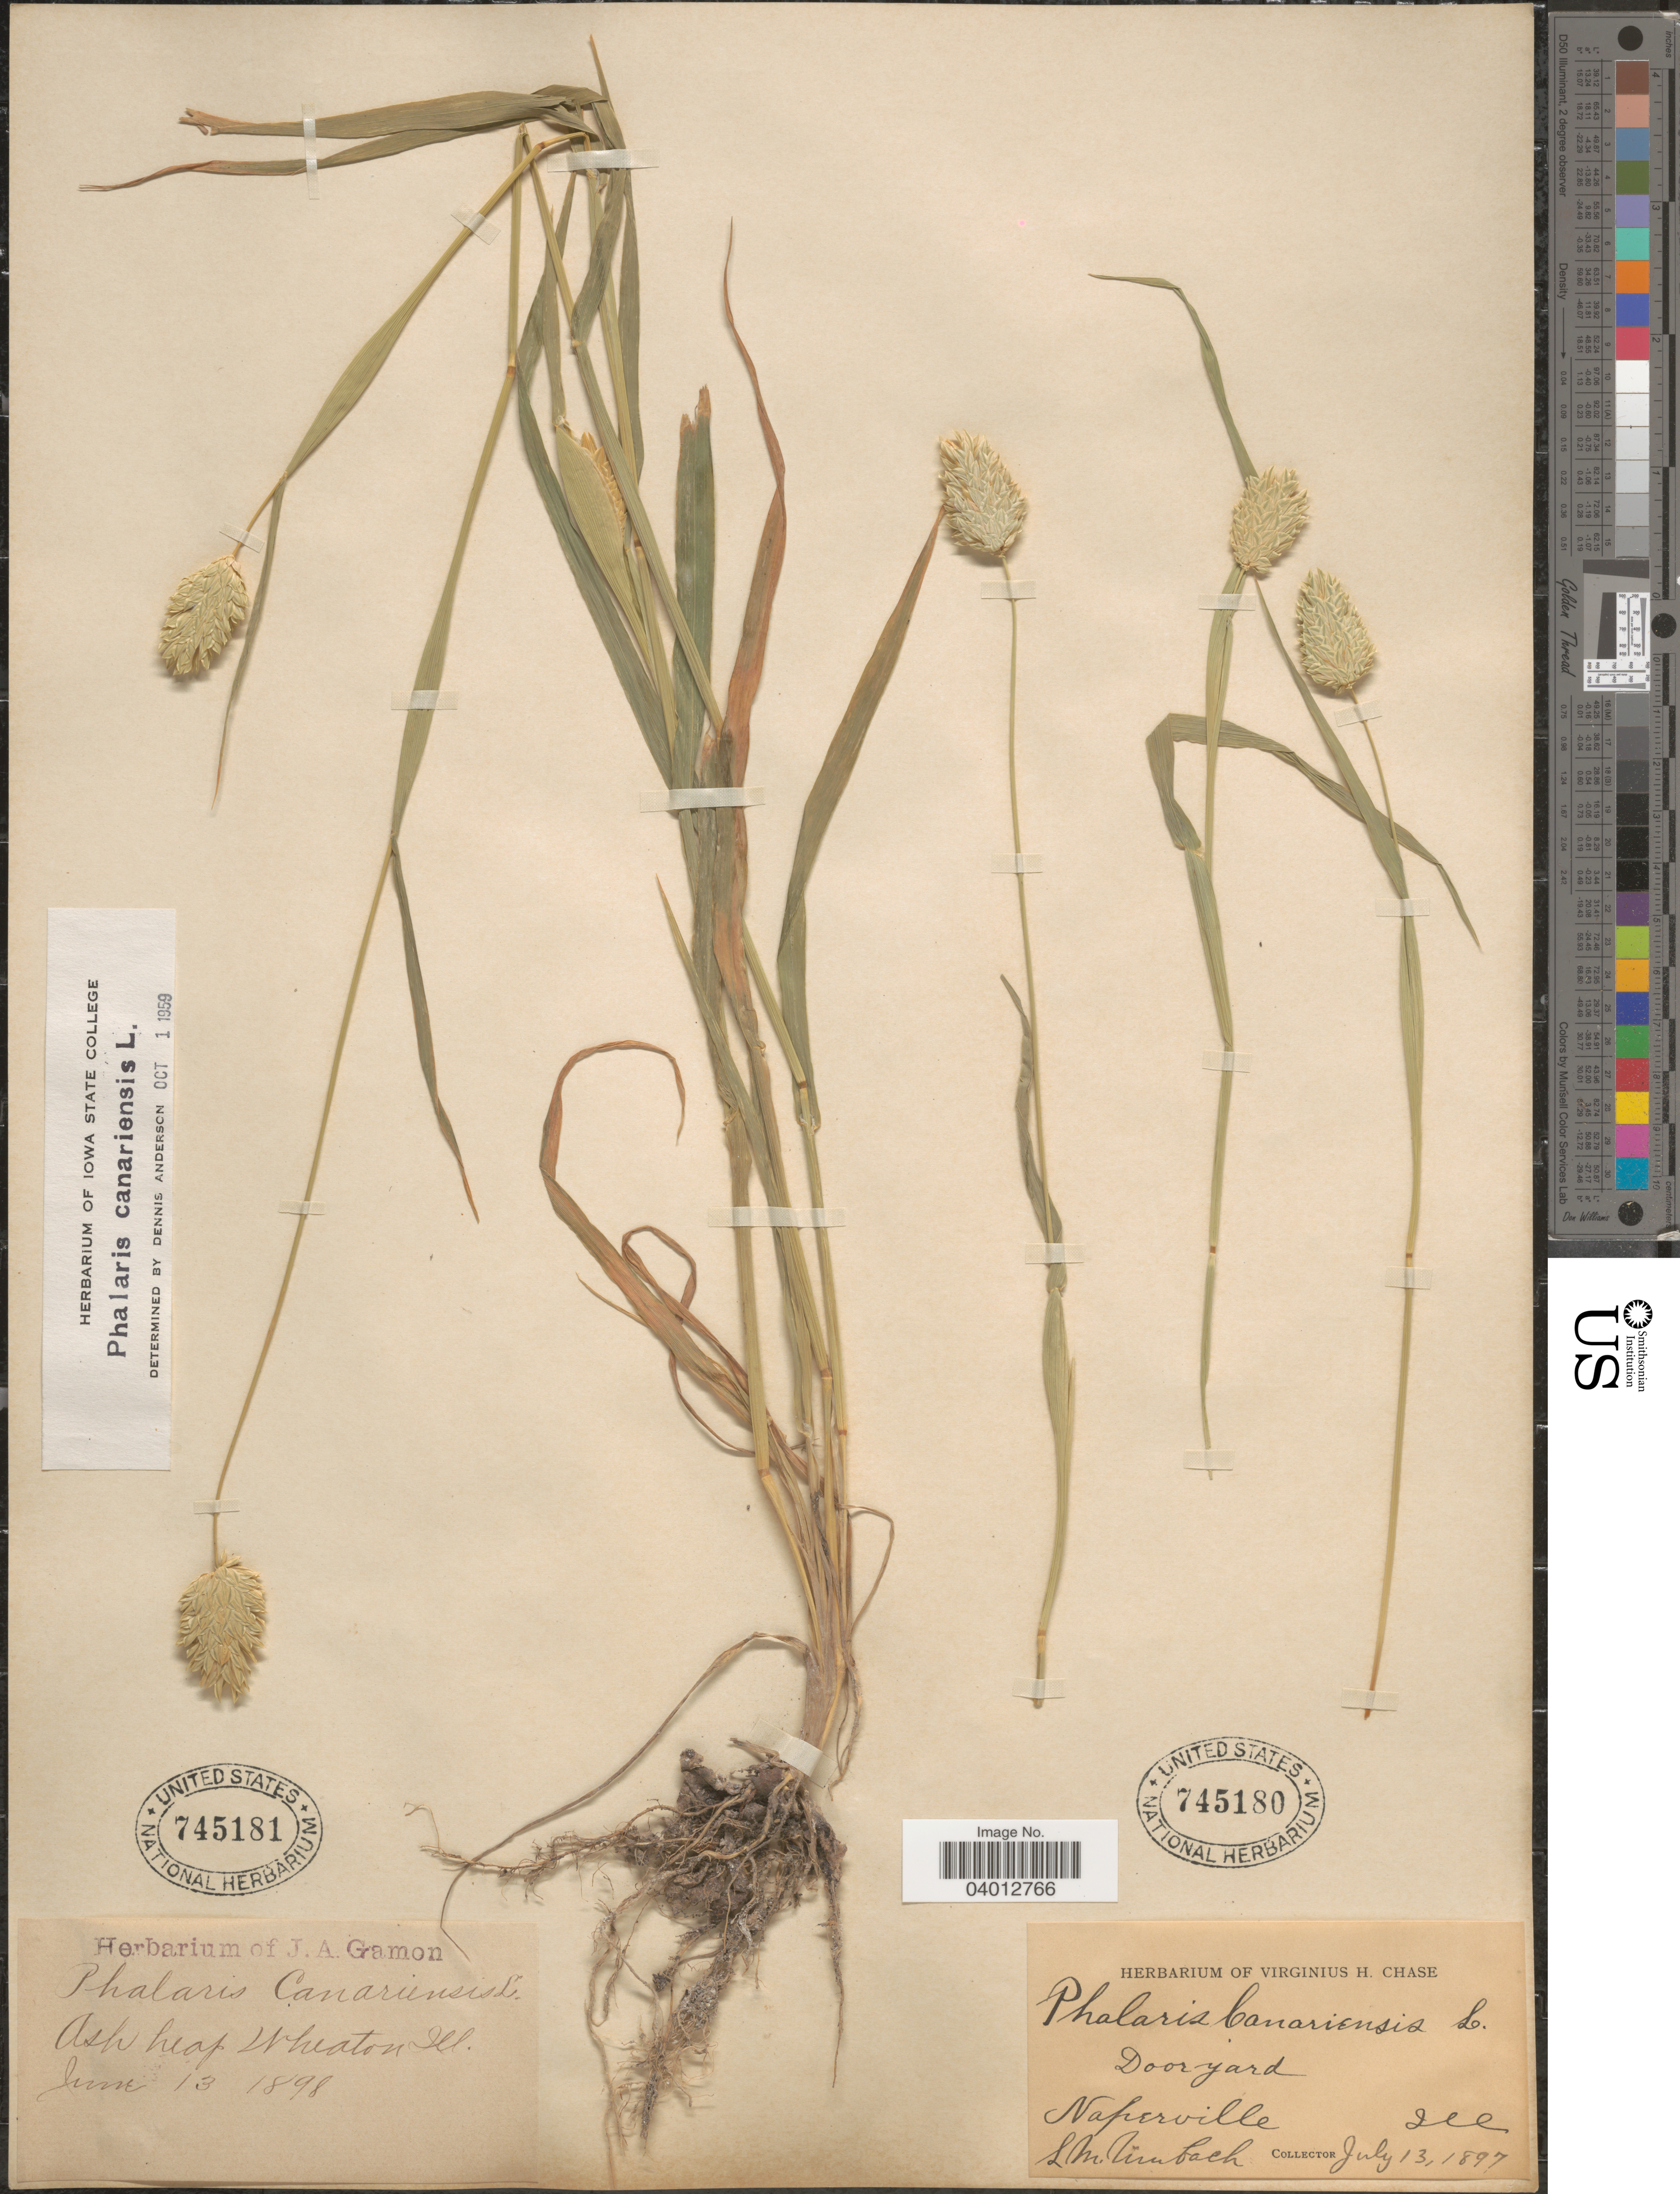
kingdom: Plantae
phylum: Tracheophyta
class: Liliopsida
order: Poales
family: Poaceae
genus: Phalaris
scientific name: Phalaris canariensis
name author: L.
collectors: L. M. Umbach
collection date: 1897-07-13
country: United States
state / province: Illinois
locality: Dooryard. Naperville.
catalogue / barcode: US 745180-2